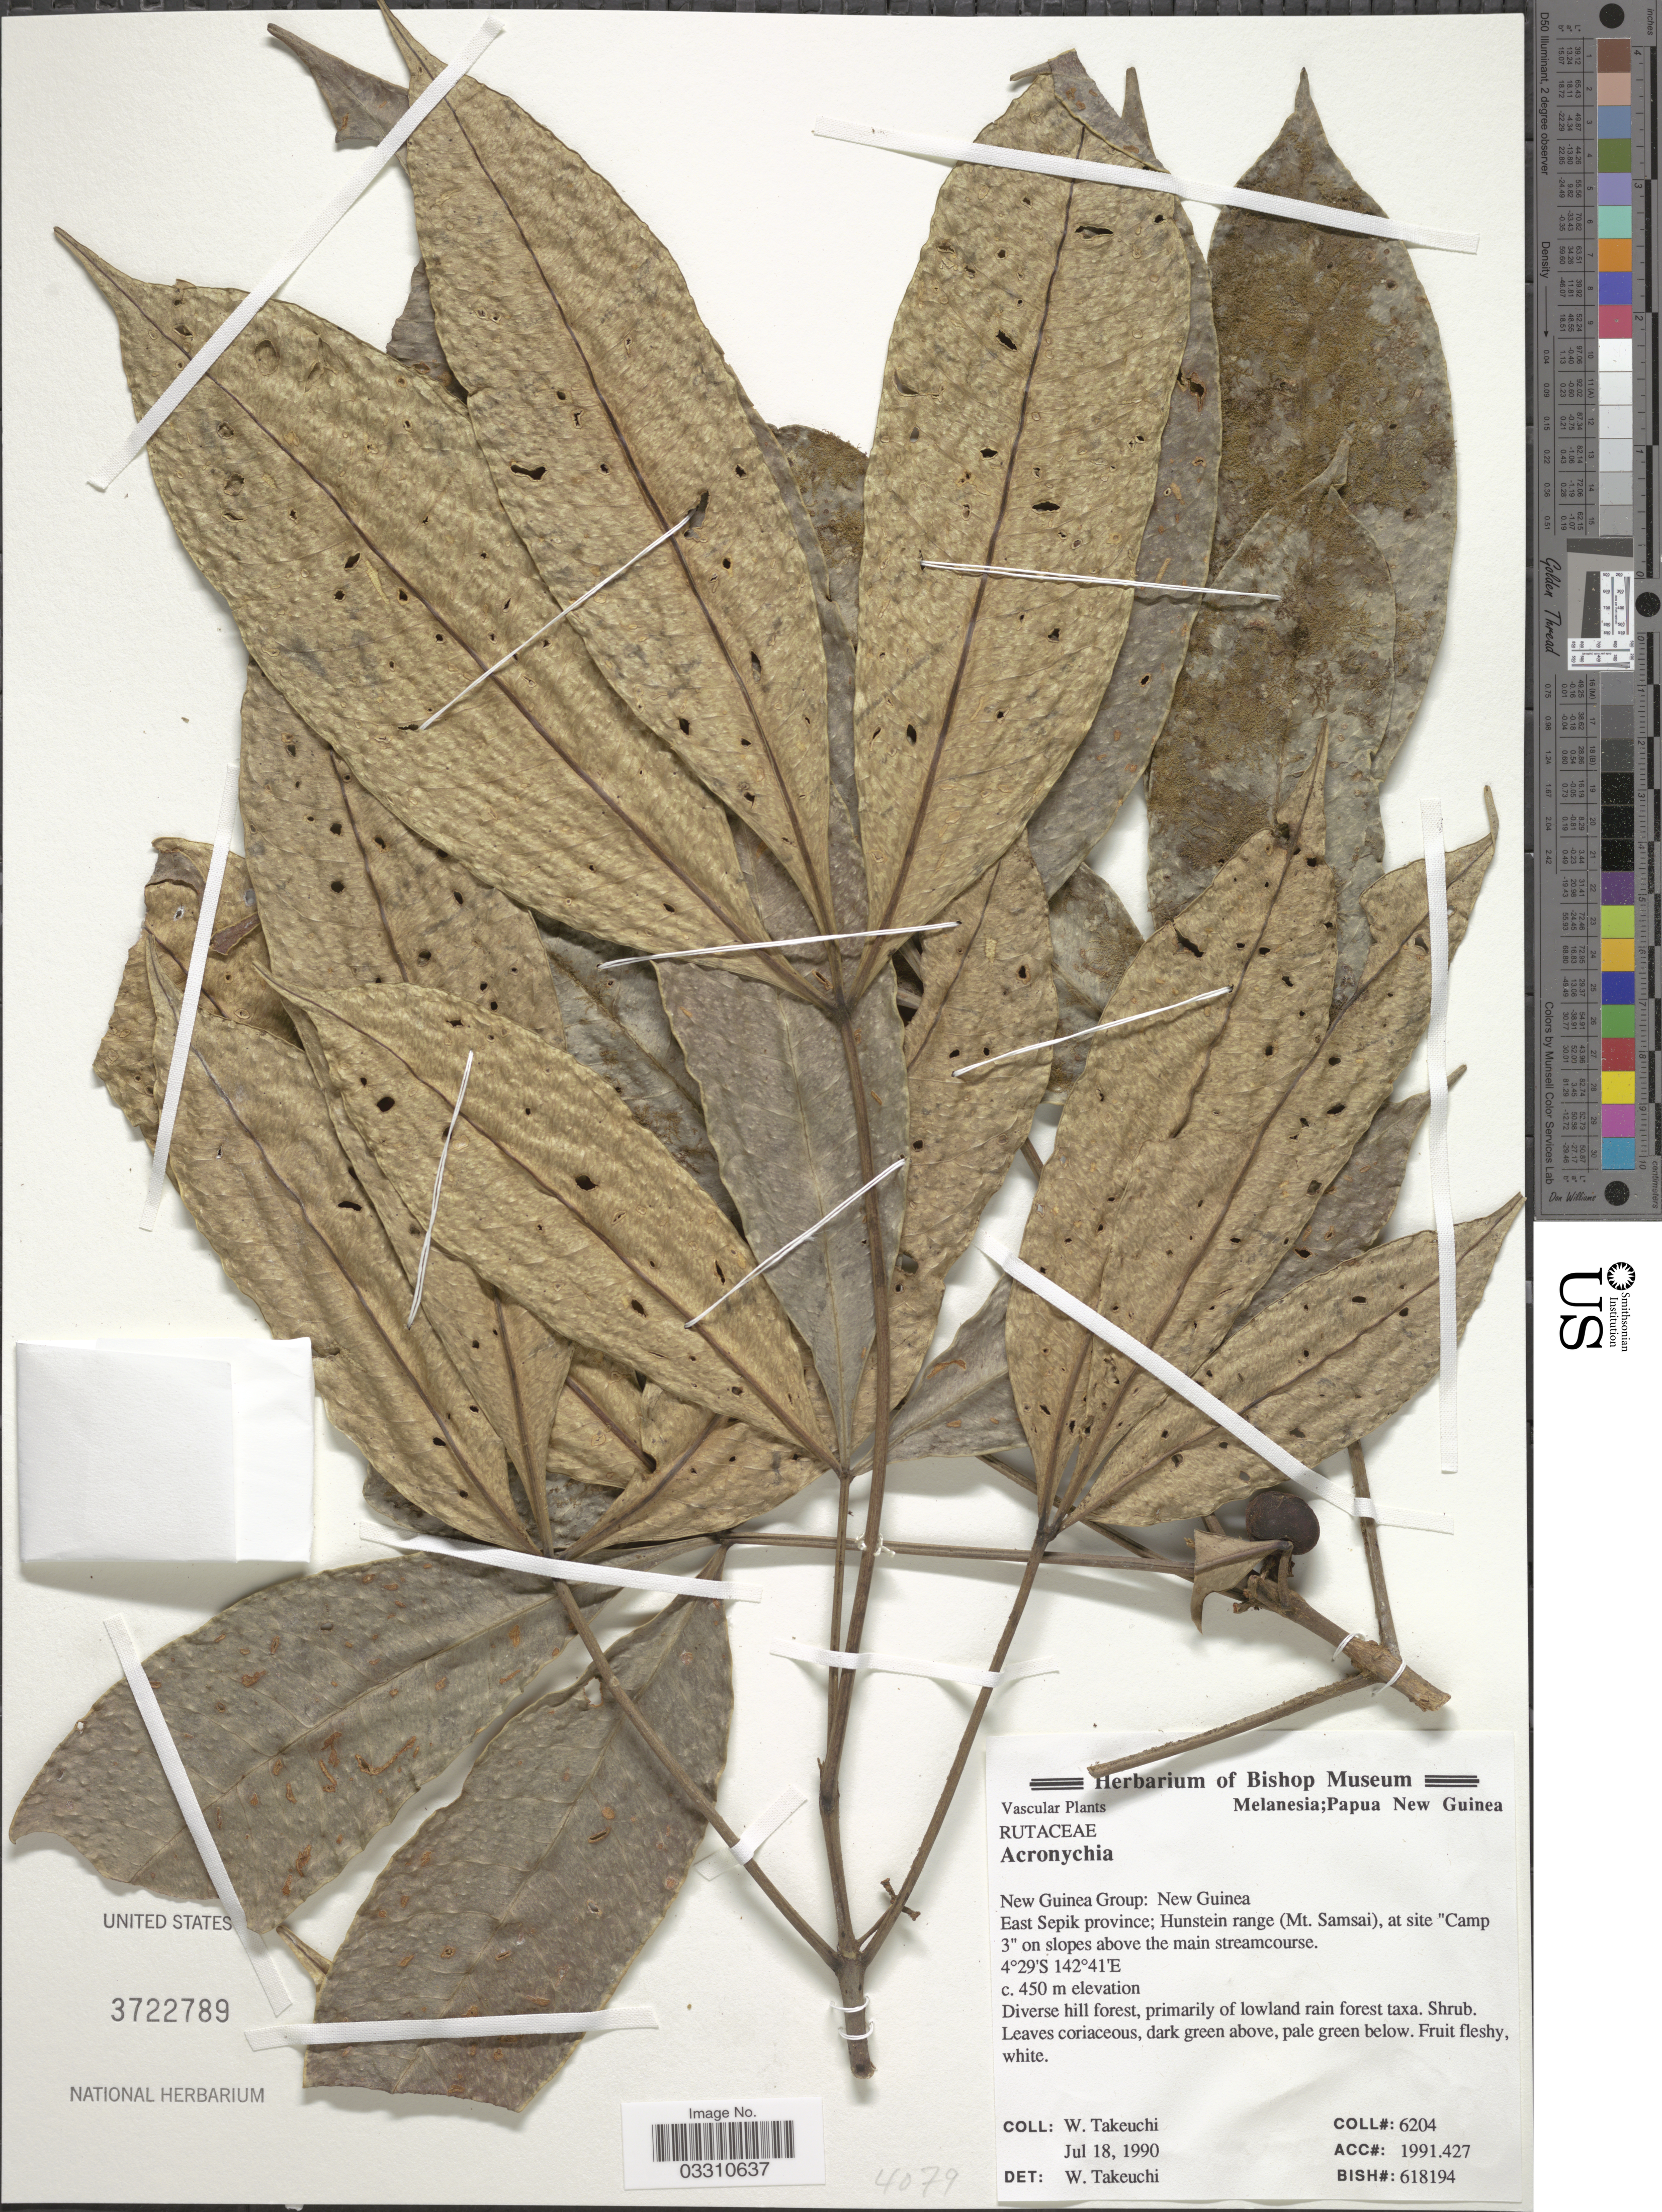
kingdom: Plantae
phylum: Tracheophyta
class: Magnoliopsida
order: Sapindales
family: Rutaceae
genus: Acronychia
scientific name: Acronychia sp.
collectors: W. Takeuchi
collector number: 6204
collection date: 1990-07-18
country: Papua New Guinea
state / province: East Sepik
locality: New Guinea Group: New Guinea. East Sepik province; Hunstein range (Mt. Samsai), at site "Camp 3" on slopes above the main streamcourse.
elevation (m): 450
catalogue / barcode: US 3722789